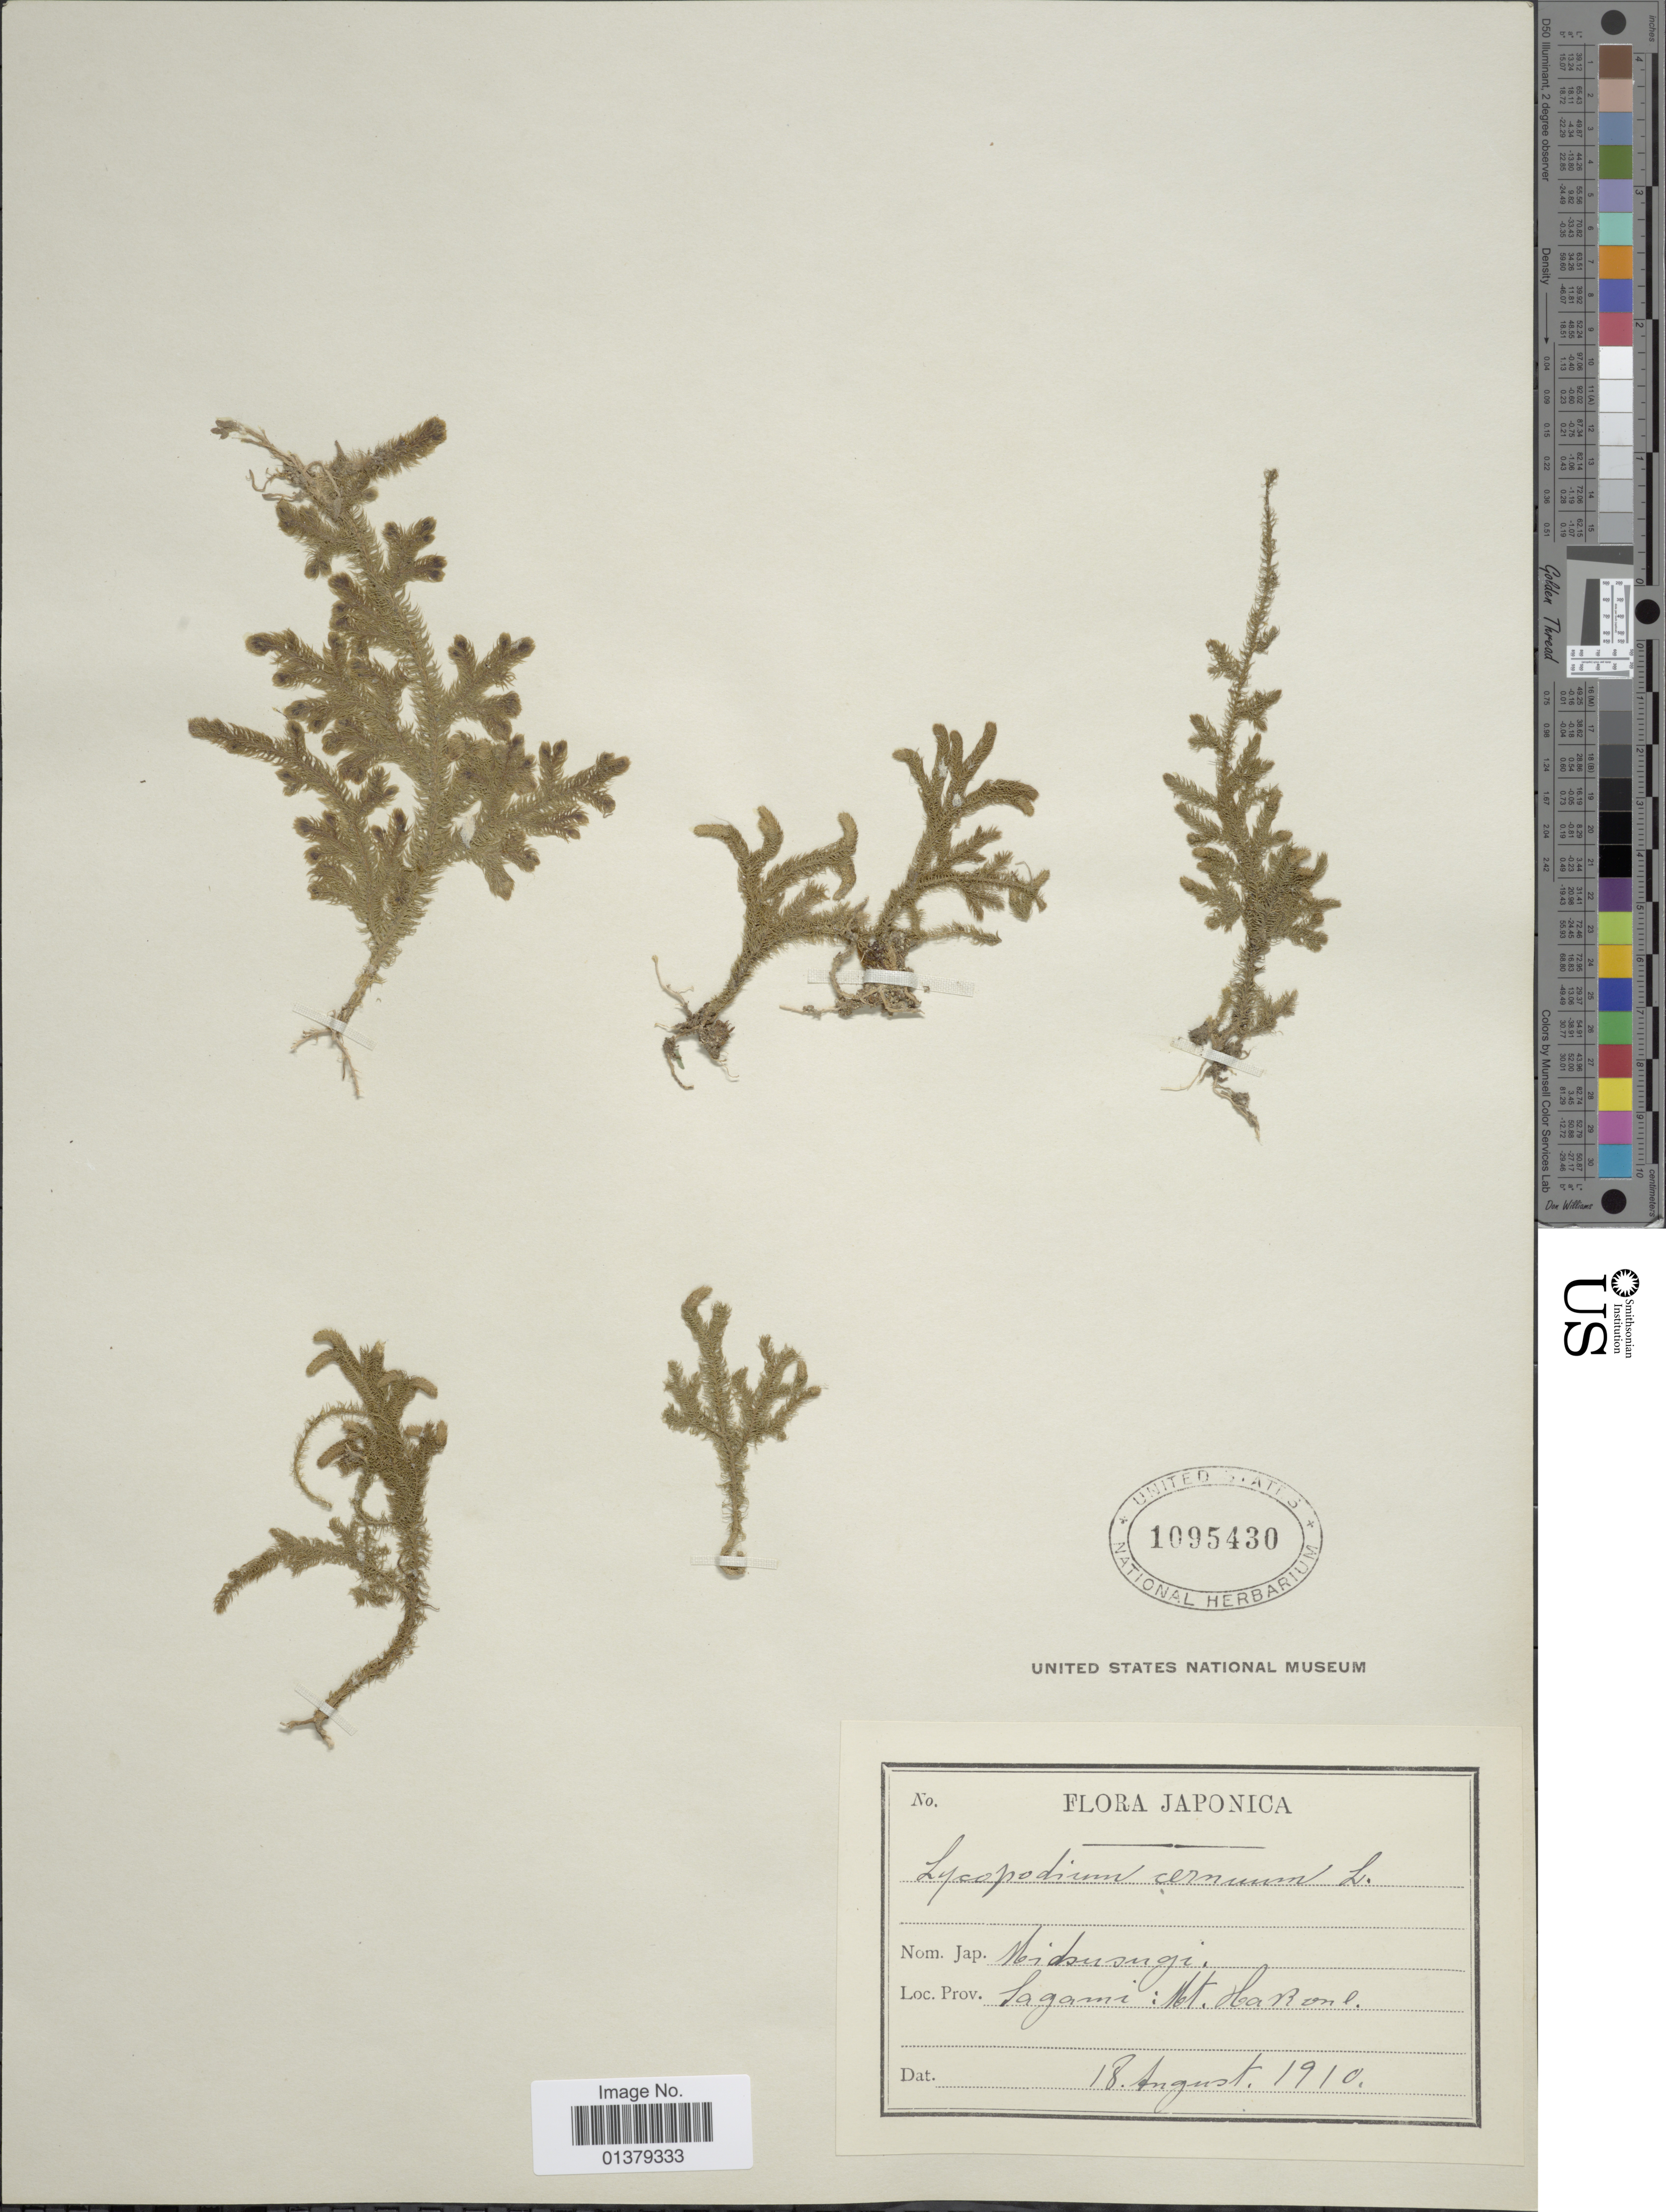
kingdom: Plantae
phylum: Tracheophyta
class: Lycopodiopsida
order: Lycopodiales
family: Lycopodiaceae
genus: Palhinhaea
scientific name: Palhinhaea cernua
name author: (L.) Vasc. & Franco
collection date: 1910-08-18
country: Japan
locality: Sagami: Mt Hakone.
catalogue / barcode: US 1095430